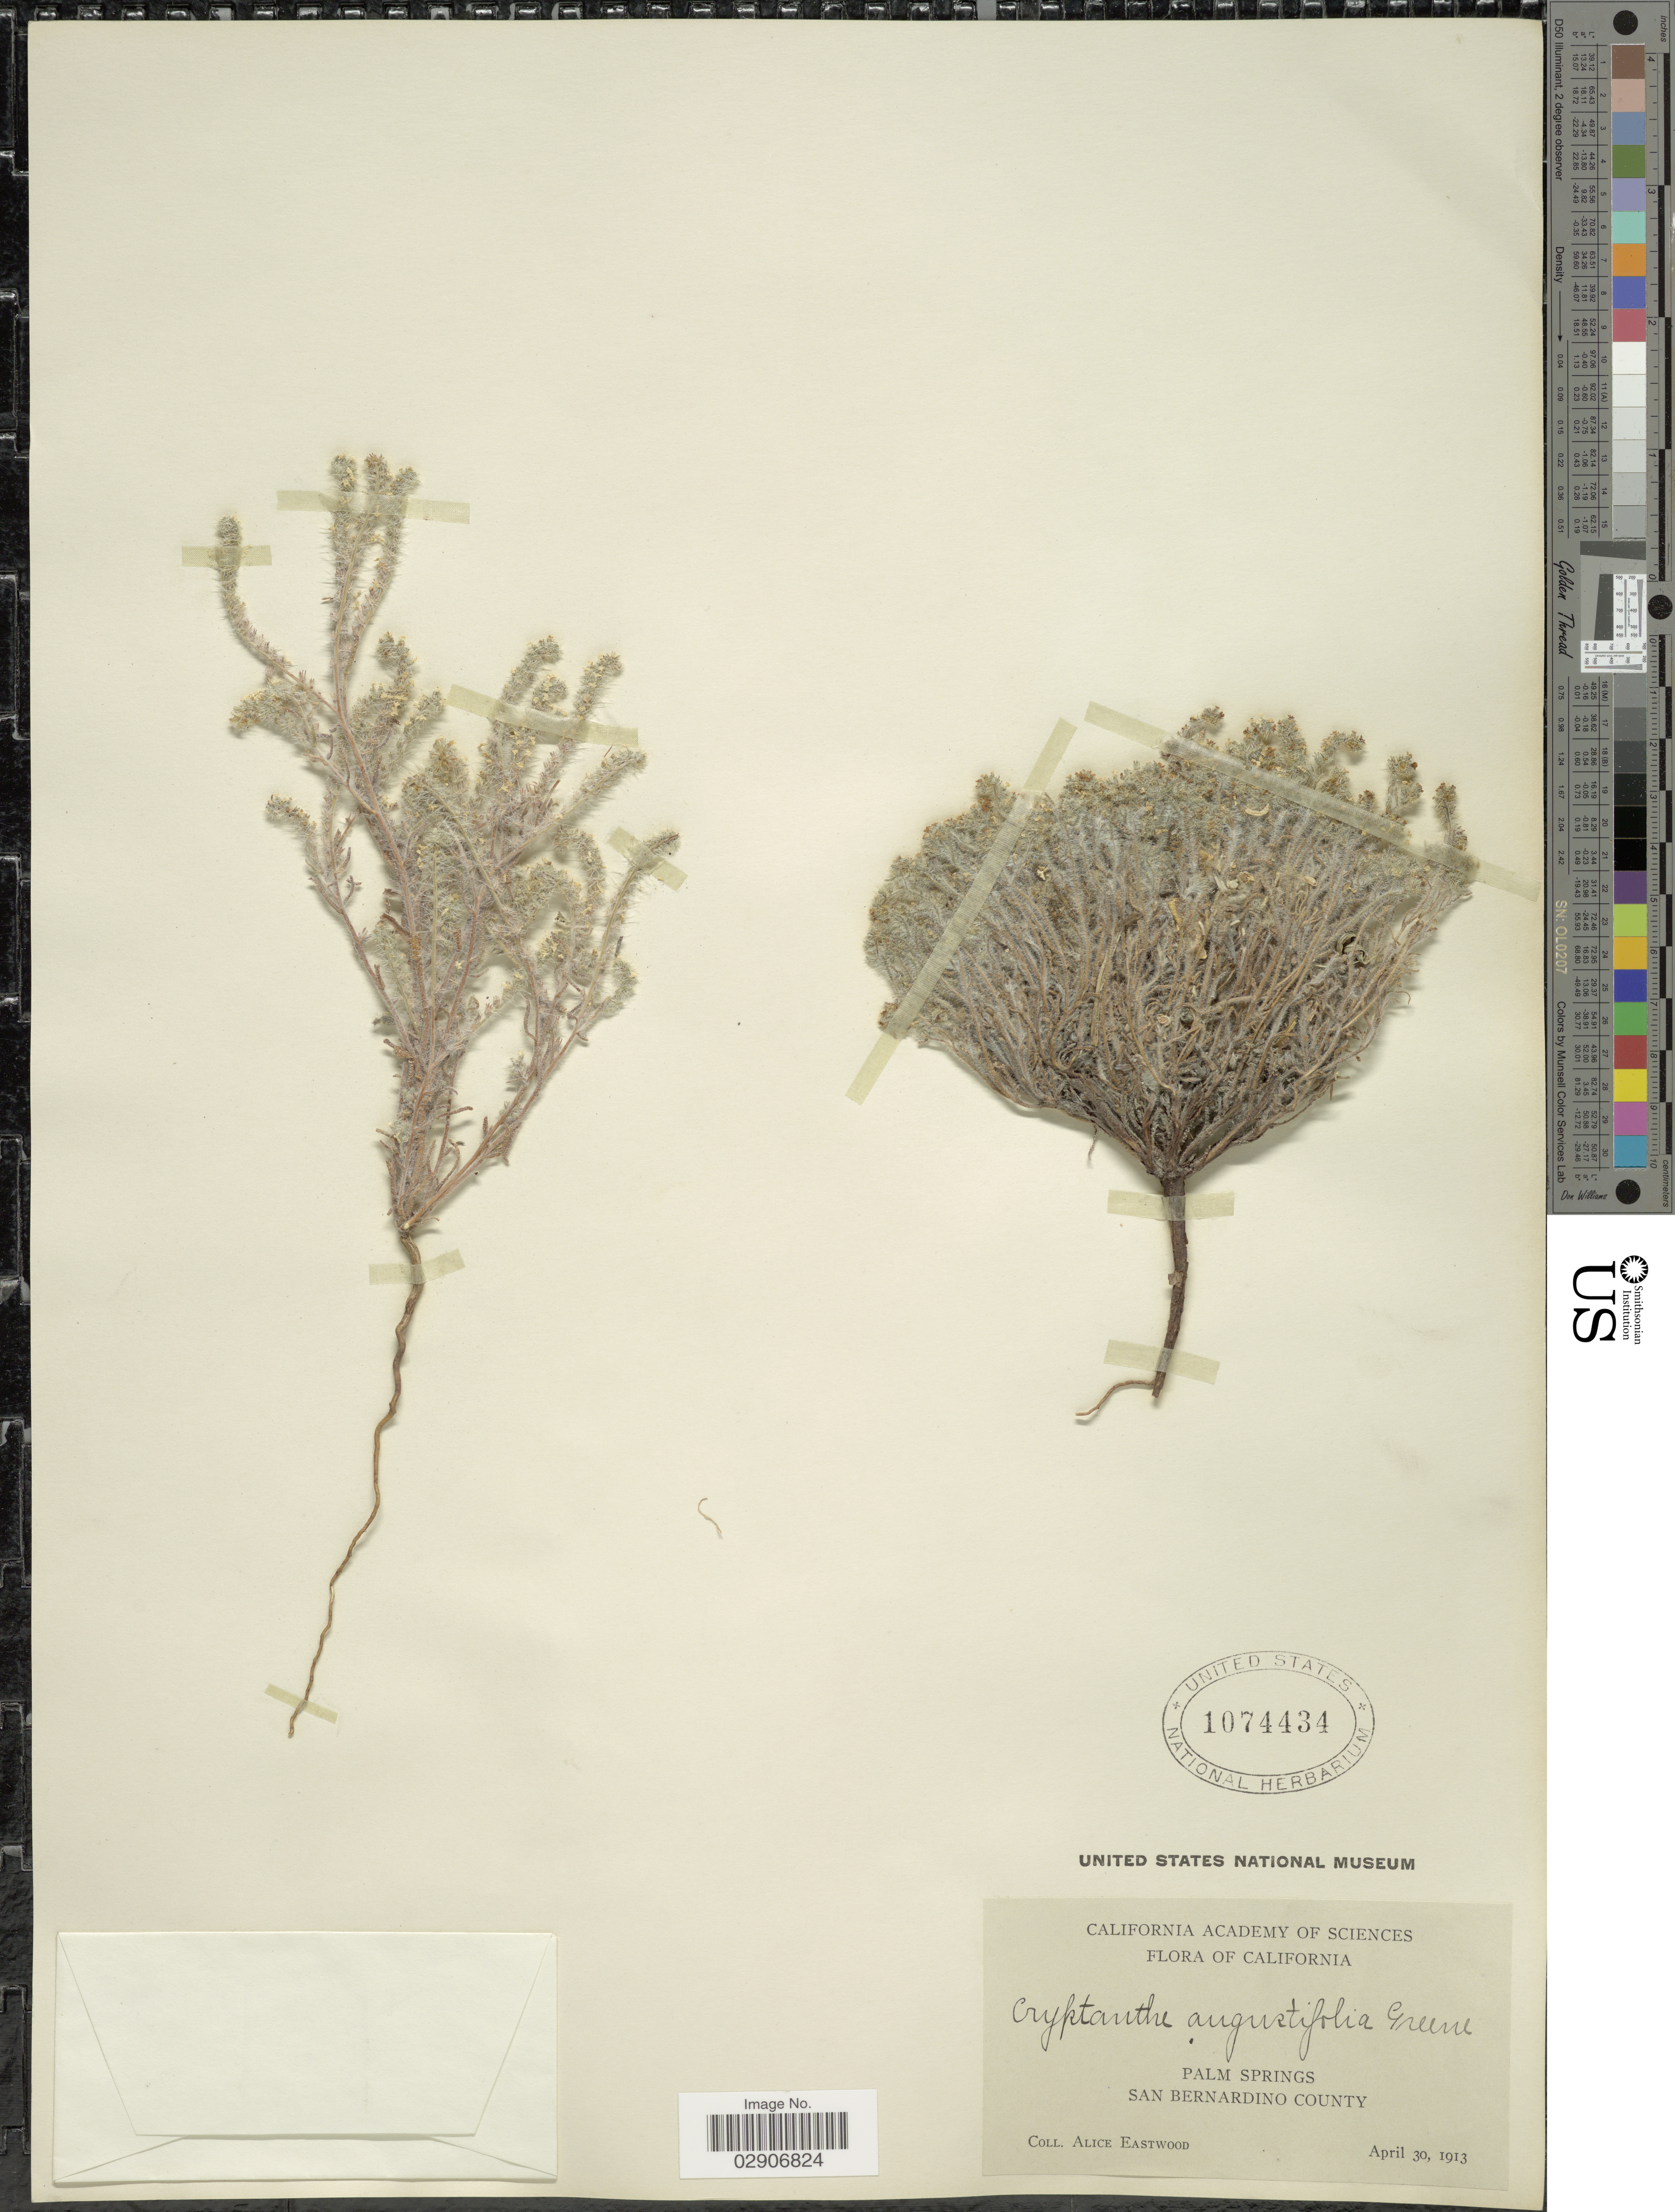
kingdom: Plantae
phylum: Tracheophyta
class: Magnoliopsida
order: Boraginales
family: Boraginaceae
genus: Cryptantha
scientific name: Cryptantha angustifolia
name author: (Torr.) Greene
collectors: A. Eastwood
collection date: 1913-04-30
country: United States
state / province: California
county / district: San Bernardino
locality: Palm Springs. San Bernardino County.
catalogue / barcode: US 1074434